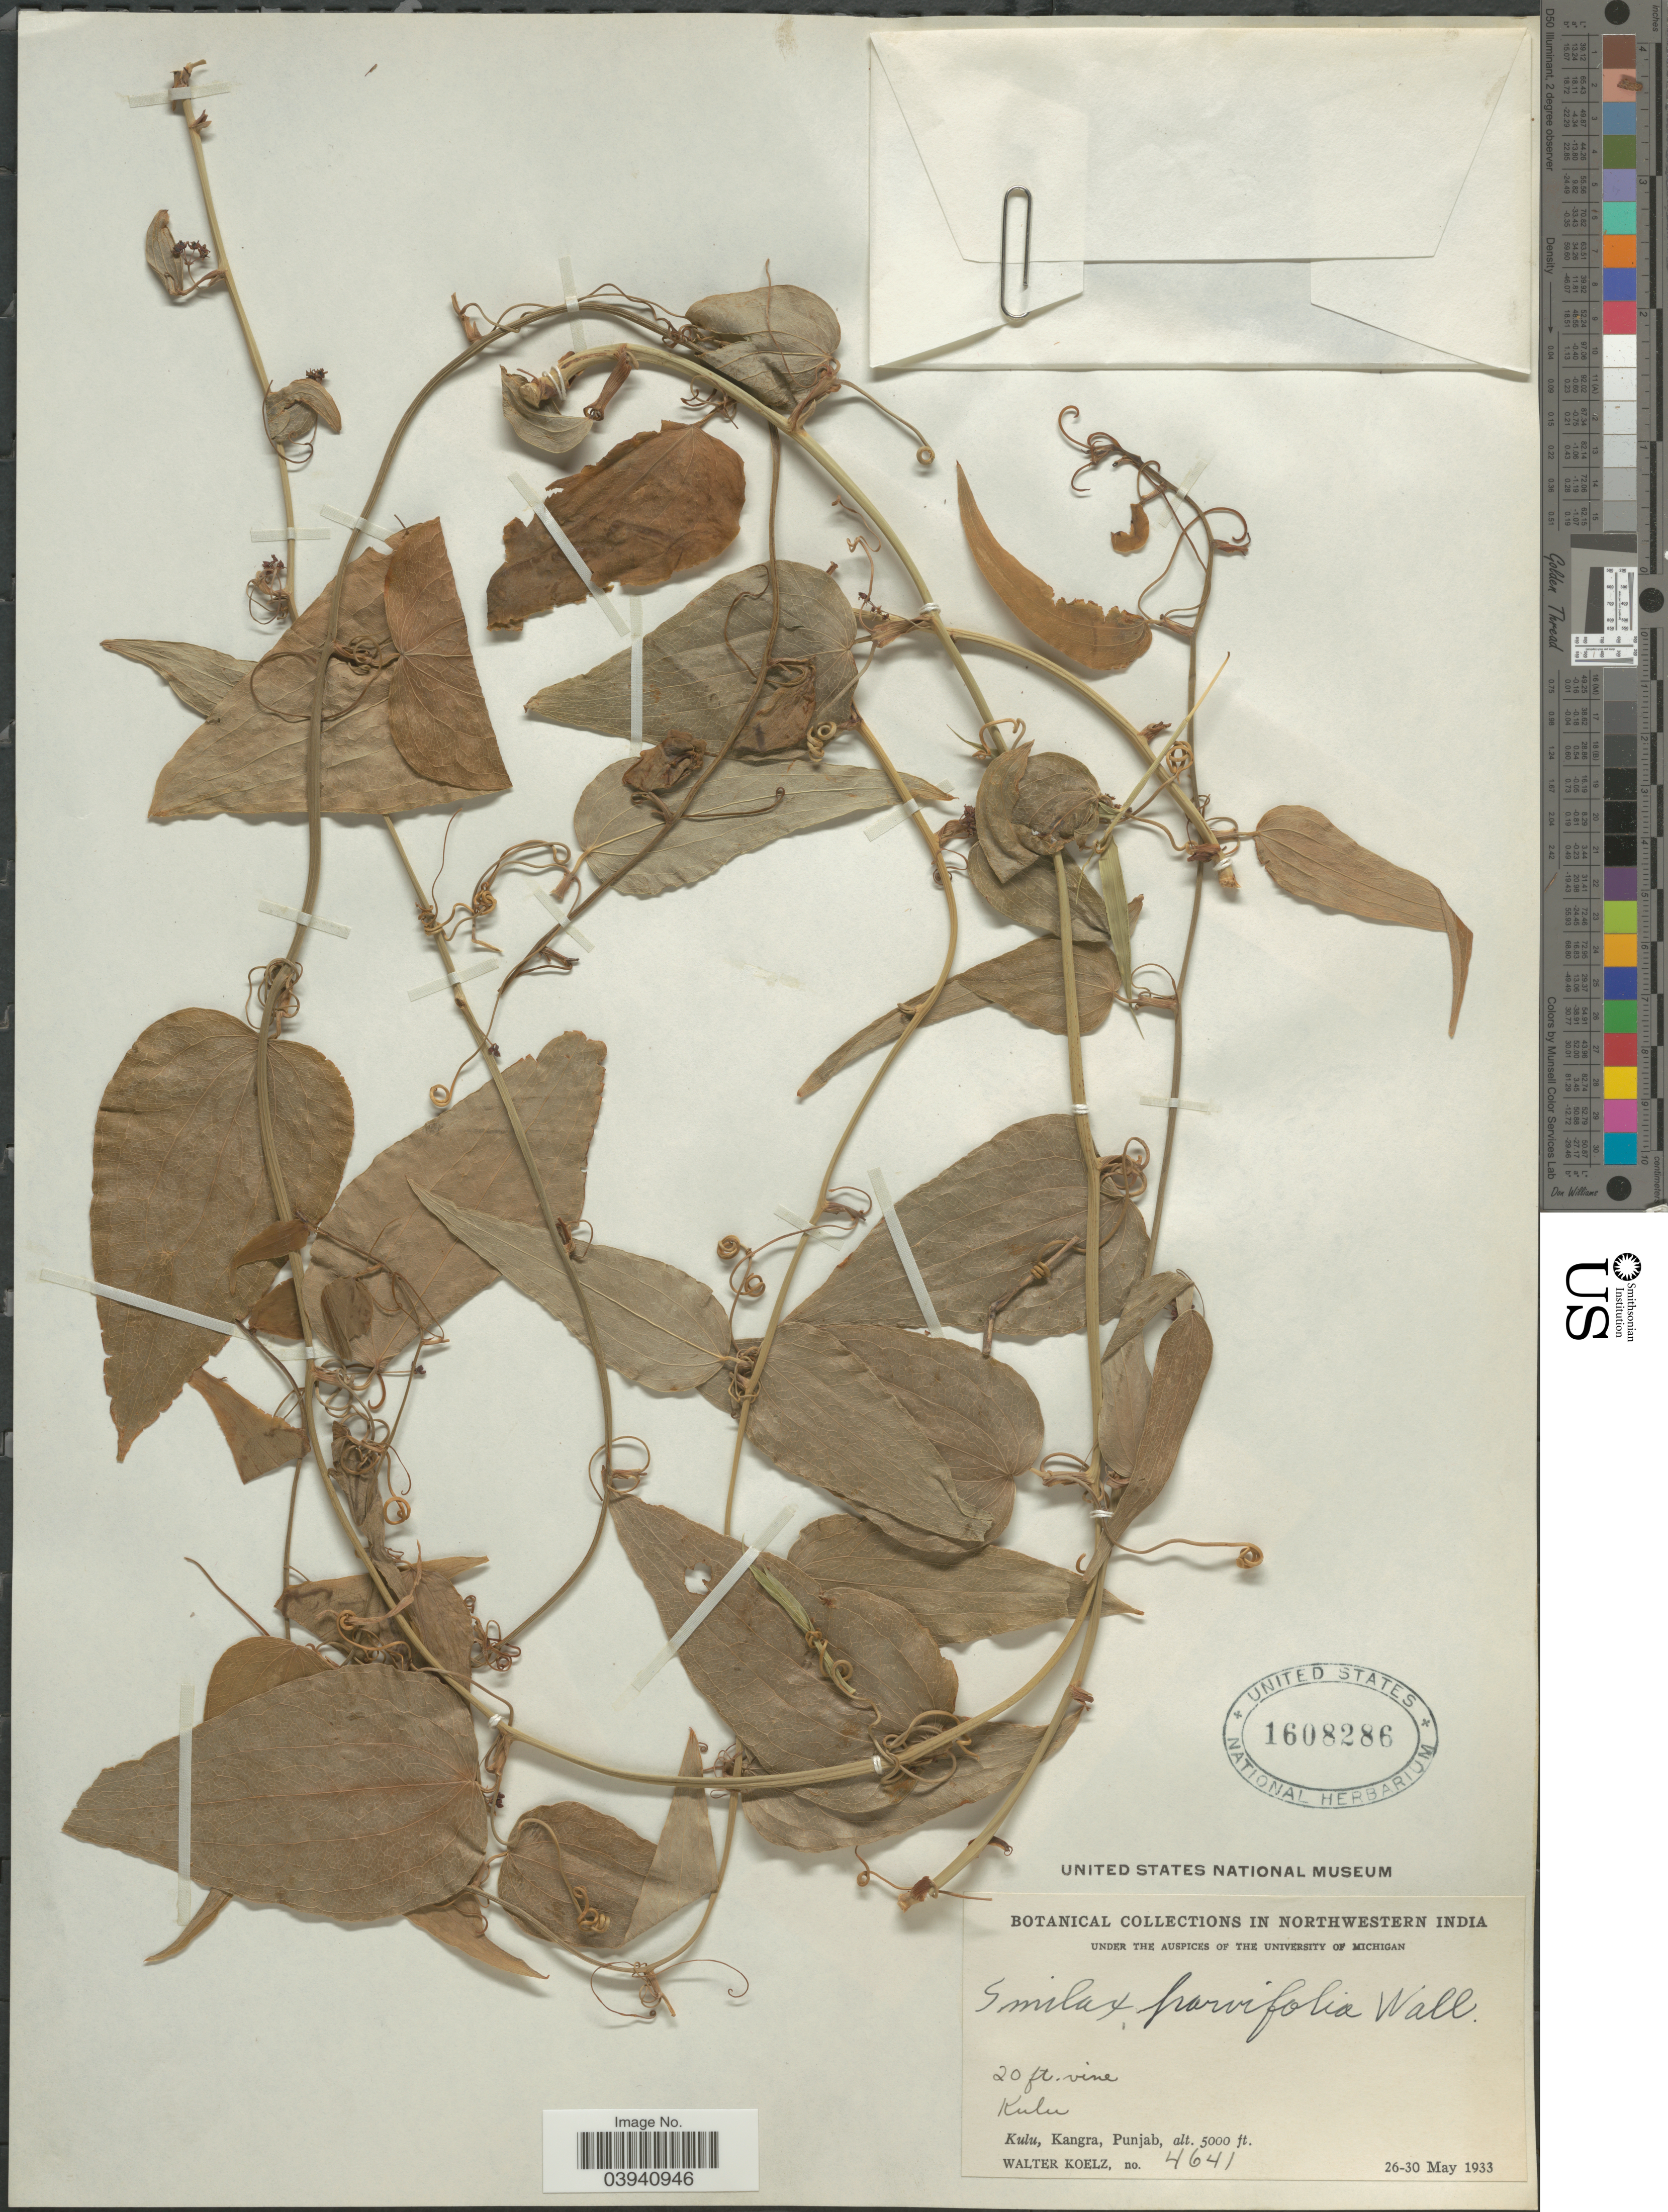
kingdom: Plantae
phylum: Tracheophyta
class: Liliopsida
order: Liliales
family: Smilacaceae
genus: Smilax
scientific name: Smilax parvifolia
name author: Wall. ex Hook. f.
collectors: W. N. Koelz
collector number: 4641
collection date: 1933-05-26/1933-05-30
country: India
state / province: Punjab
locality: Northwestern India. Kulu, Kangra, Punjab.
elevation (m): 1524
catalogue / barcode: US 1608286